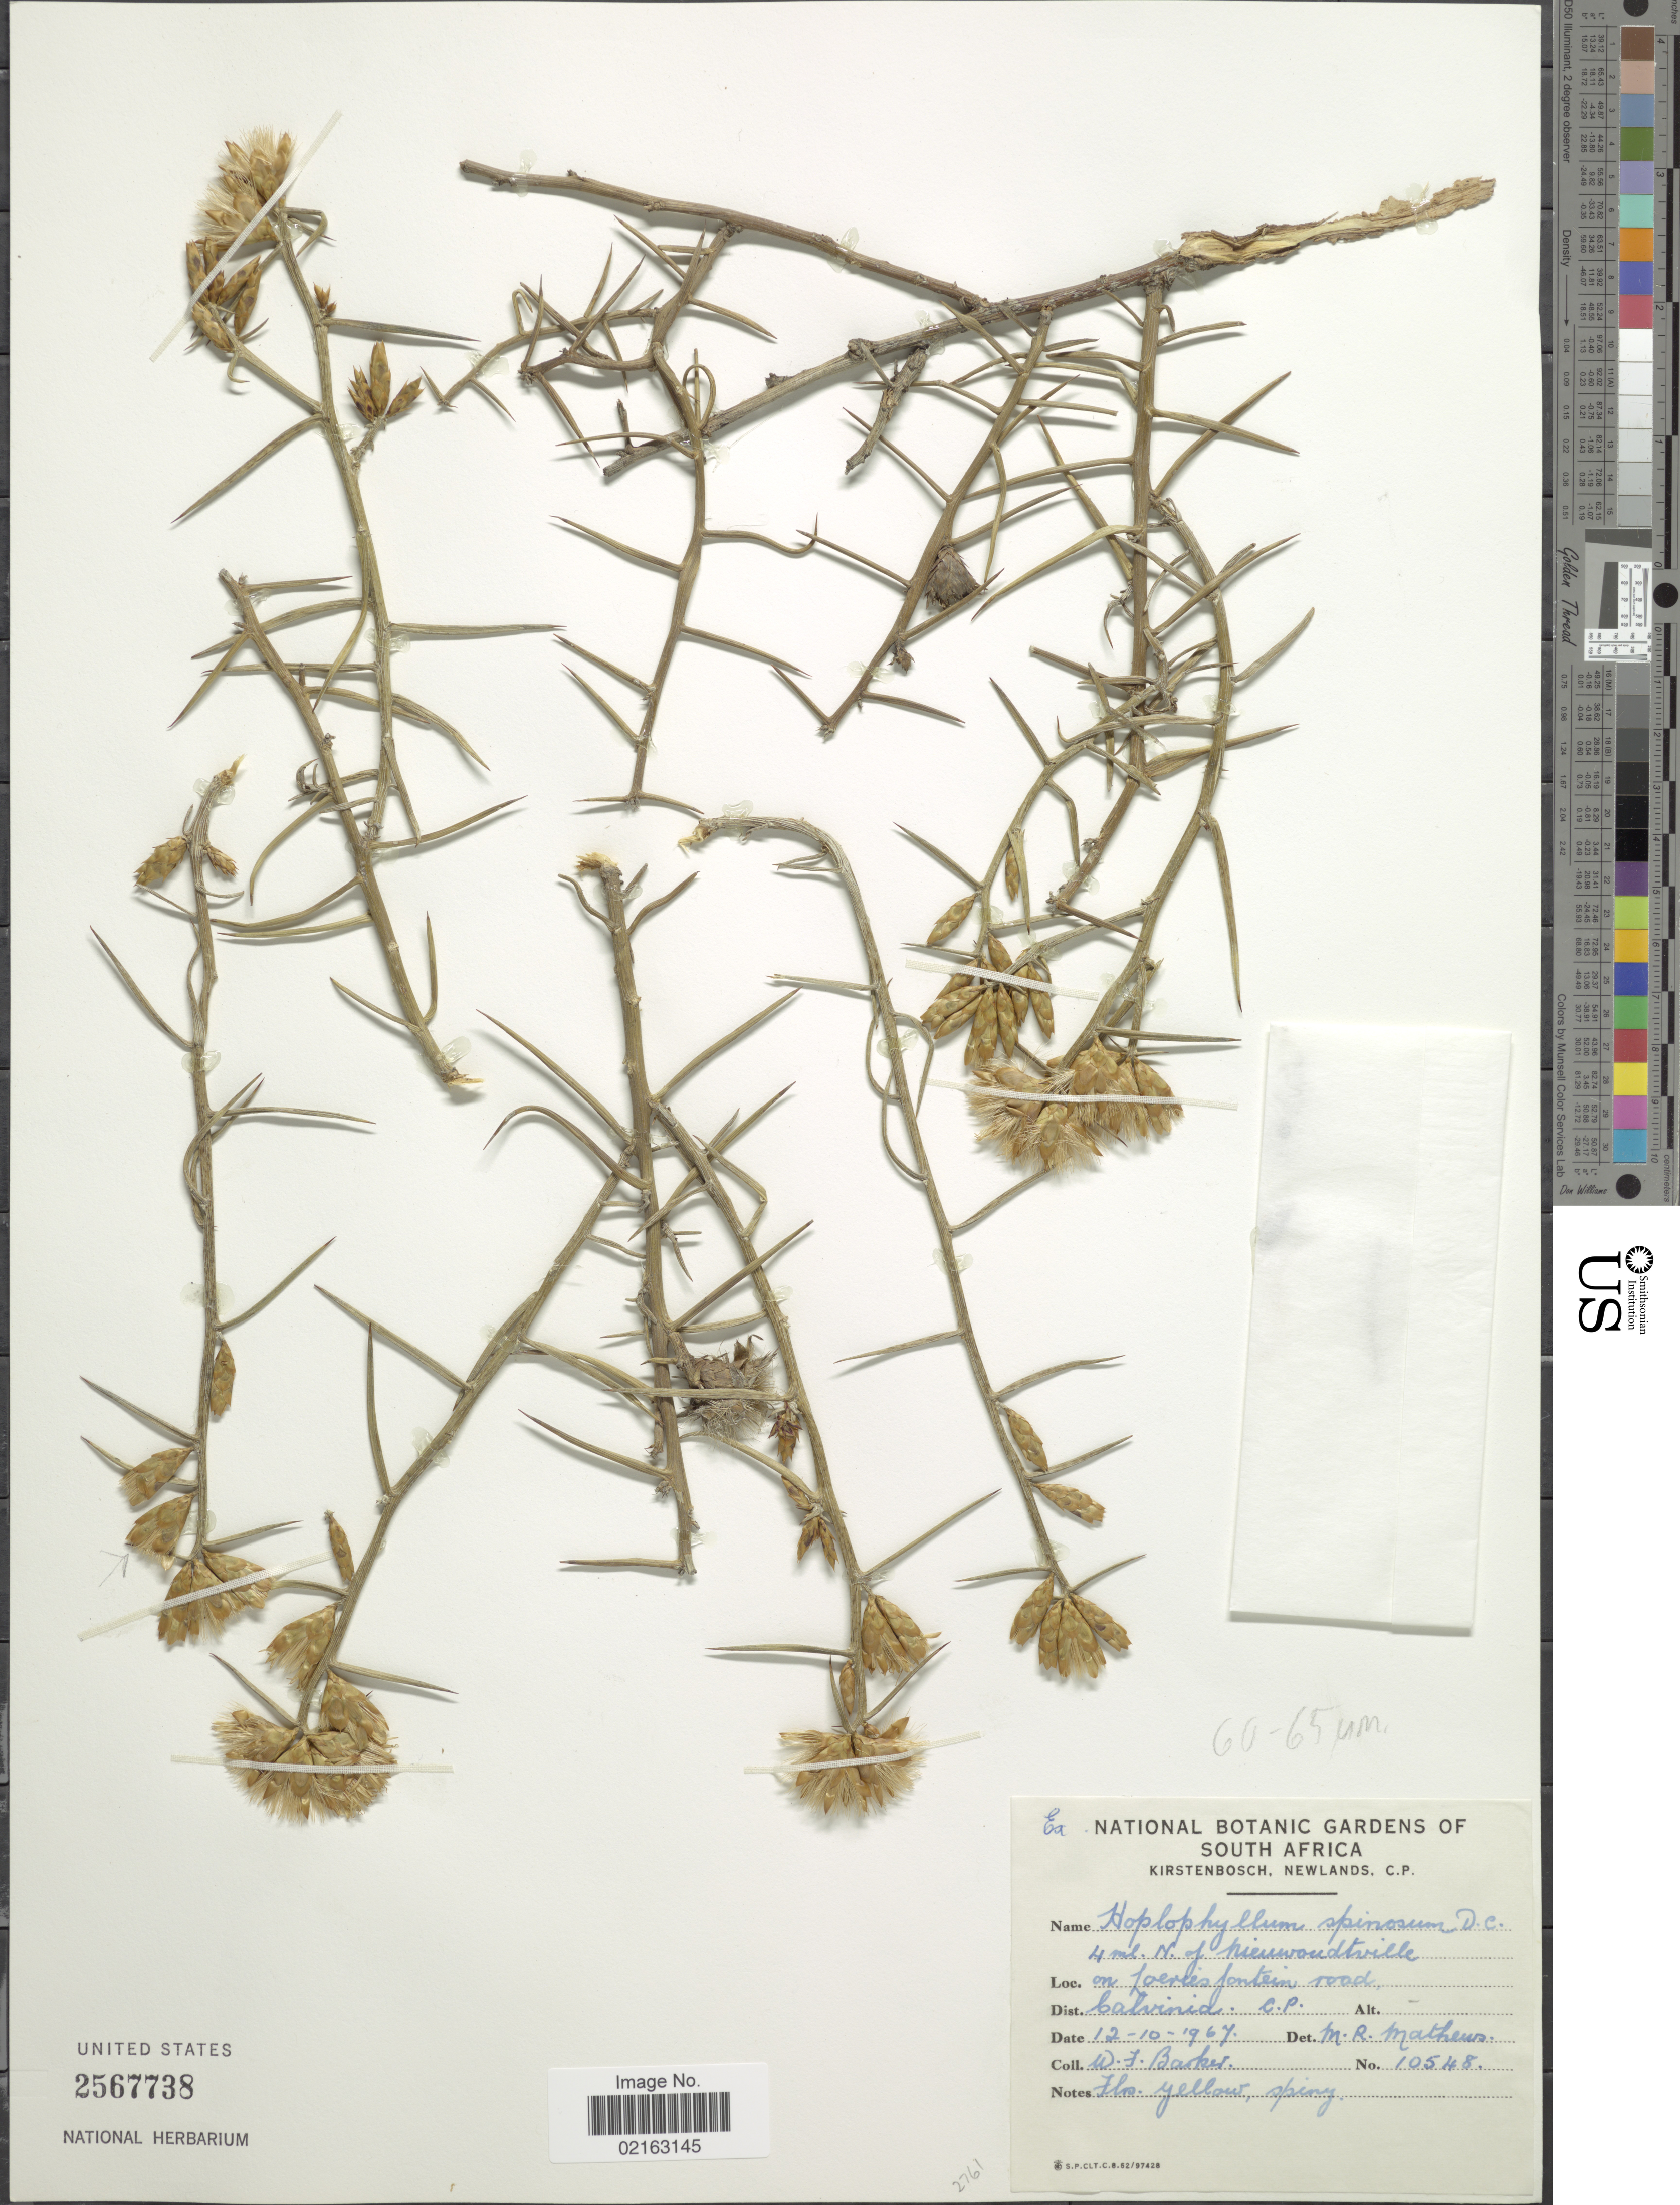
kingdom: Plantae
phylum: Tracheophyta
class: Magnoliopsida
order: Asterales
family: Asteraceae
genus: Hoplophyllum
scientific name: Hoplophyllum spinosum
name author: DC.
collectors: W. F. Barker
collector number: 10548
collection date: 1967-10-12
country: South Africa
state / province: Northern Cape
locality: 4 ml. N. of Nieuwoudtville on Loeriesfontein road. Dist. Calvinia, C.P.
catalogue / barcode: US 2567738